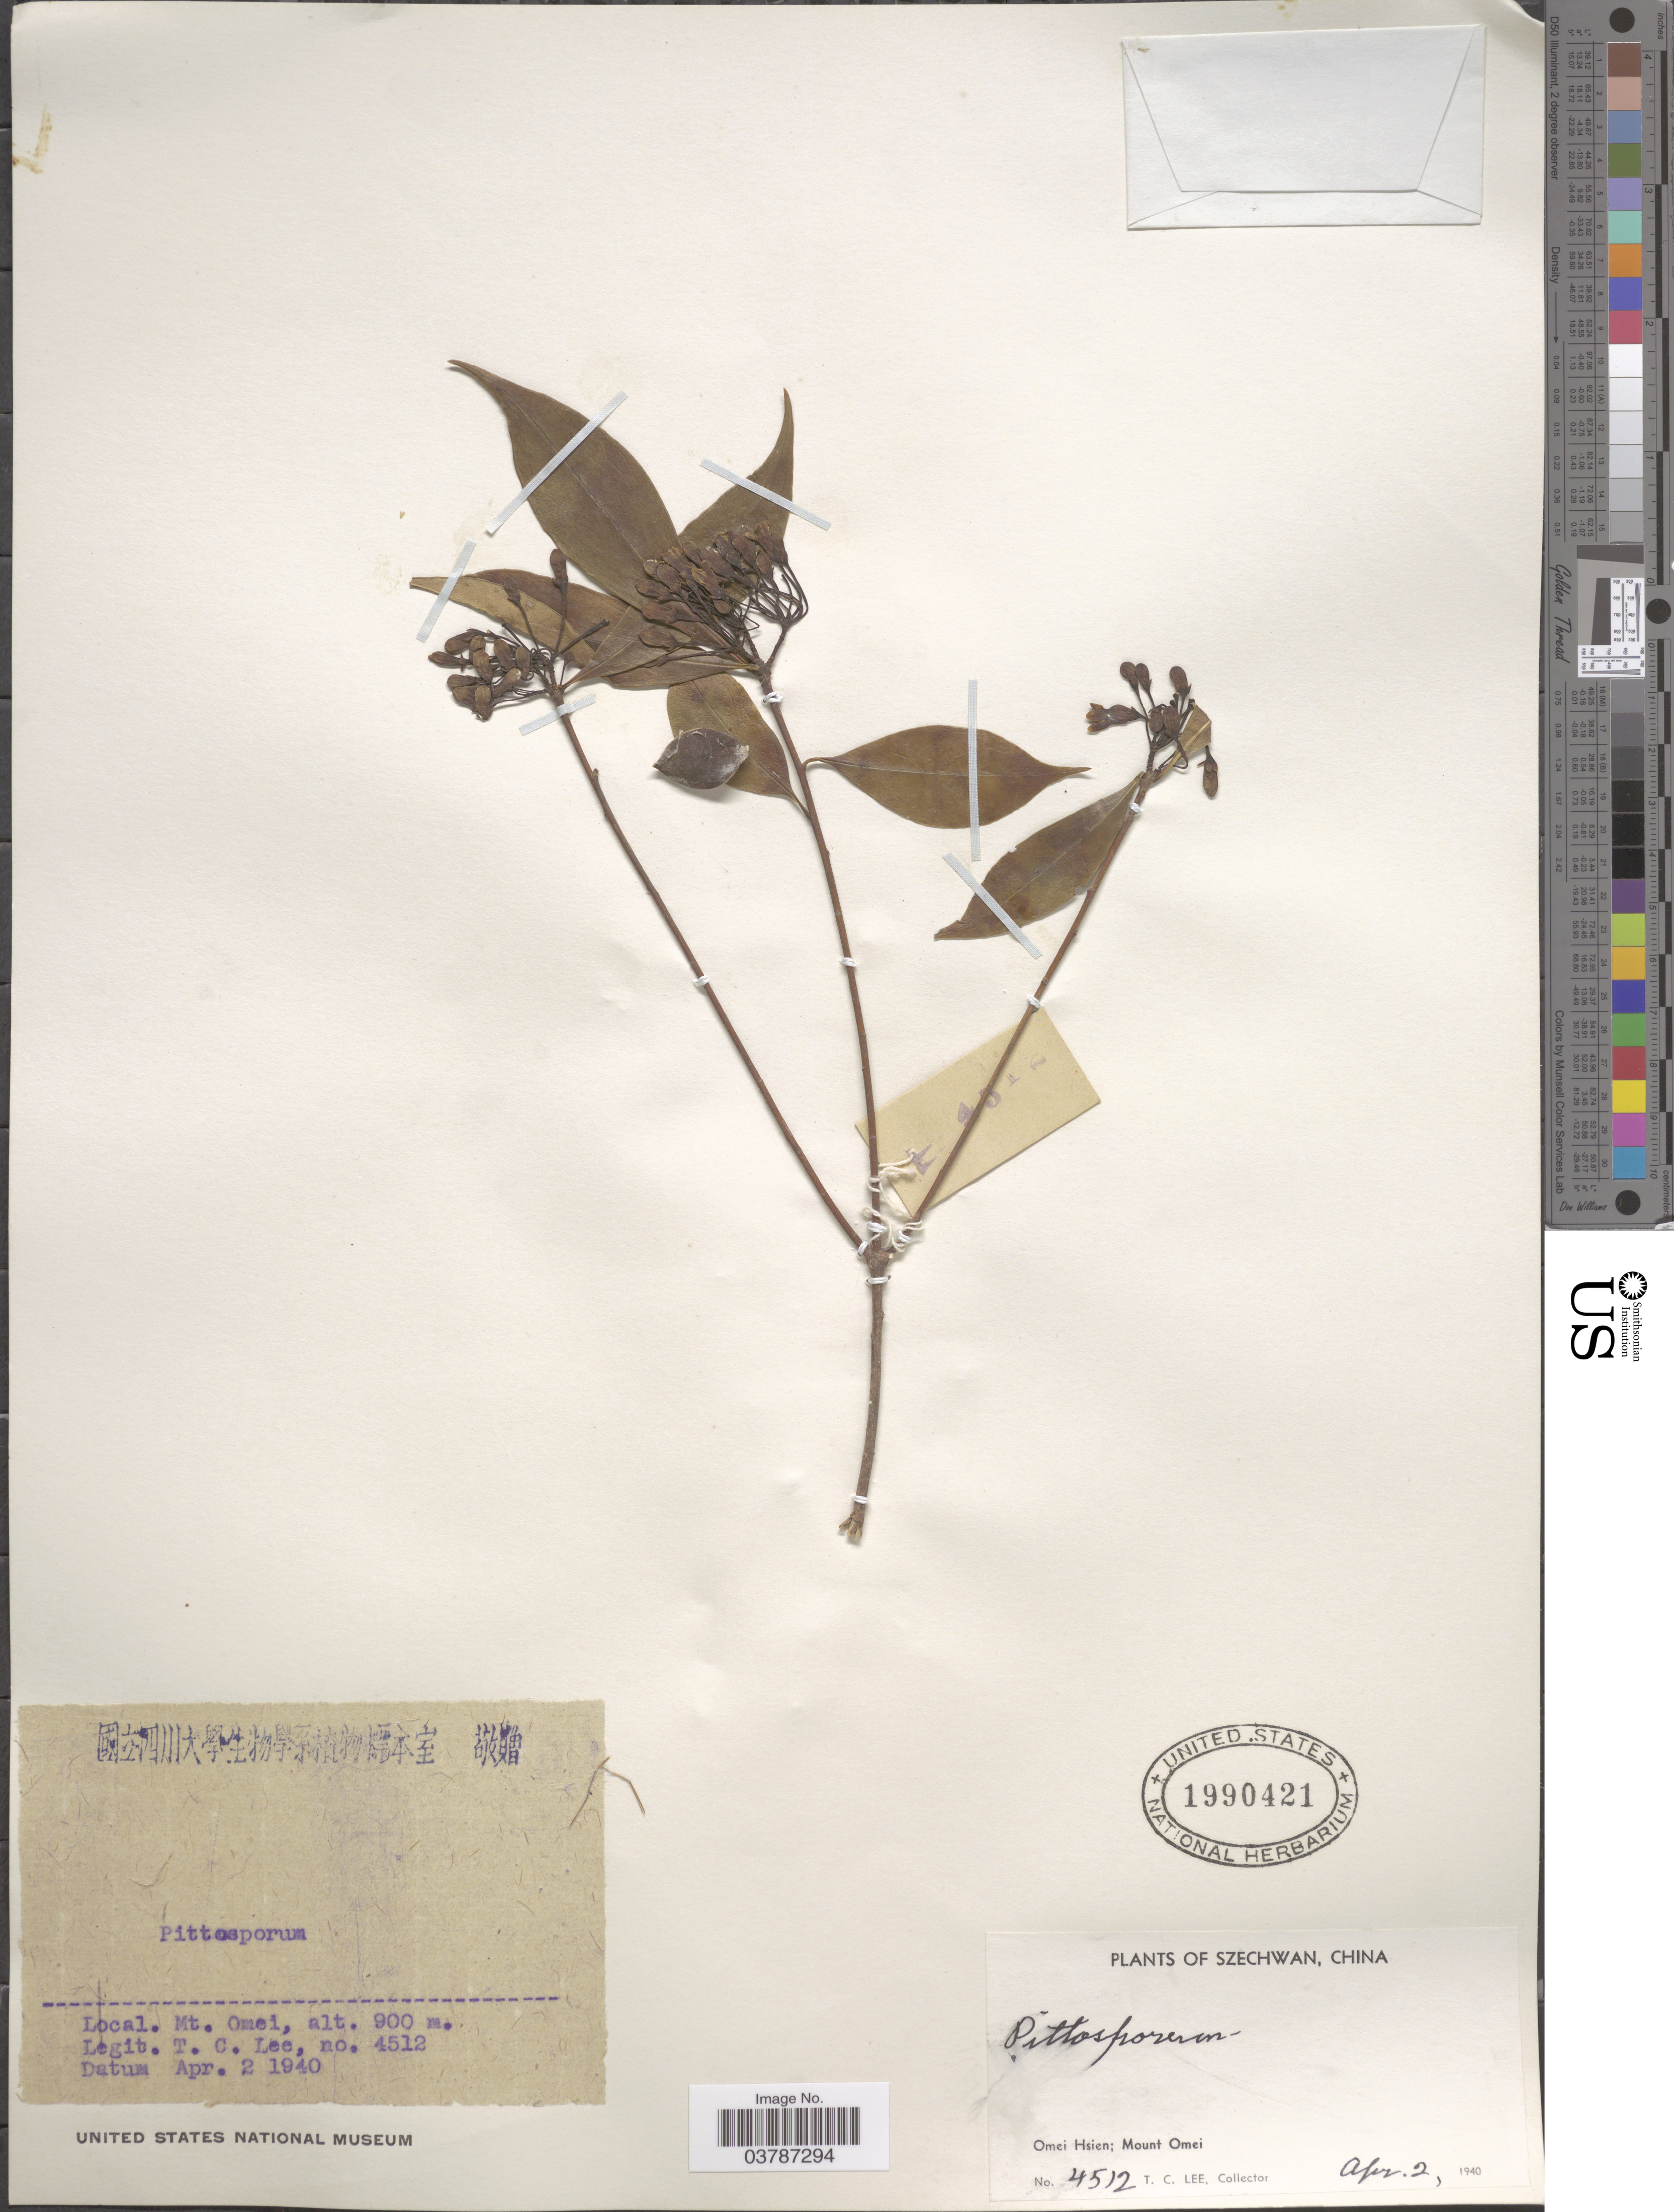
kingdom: Plantae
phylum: Tracheophyta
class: Magnoliopsida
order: Apiales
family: Pittosporaceae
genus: Pittosporum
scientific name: Pittosporum sp.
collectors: T. Lee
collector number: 4512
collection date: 1940-04-02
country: China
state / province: Sichuan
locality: Szechwan. Omei Hsien; Mount Omei.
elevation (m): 900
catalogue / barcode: US 1990421